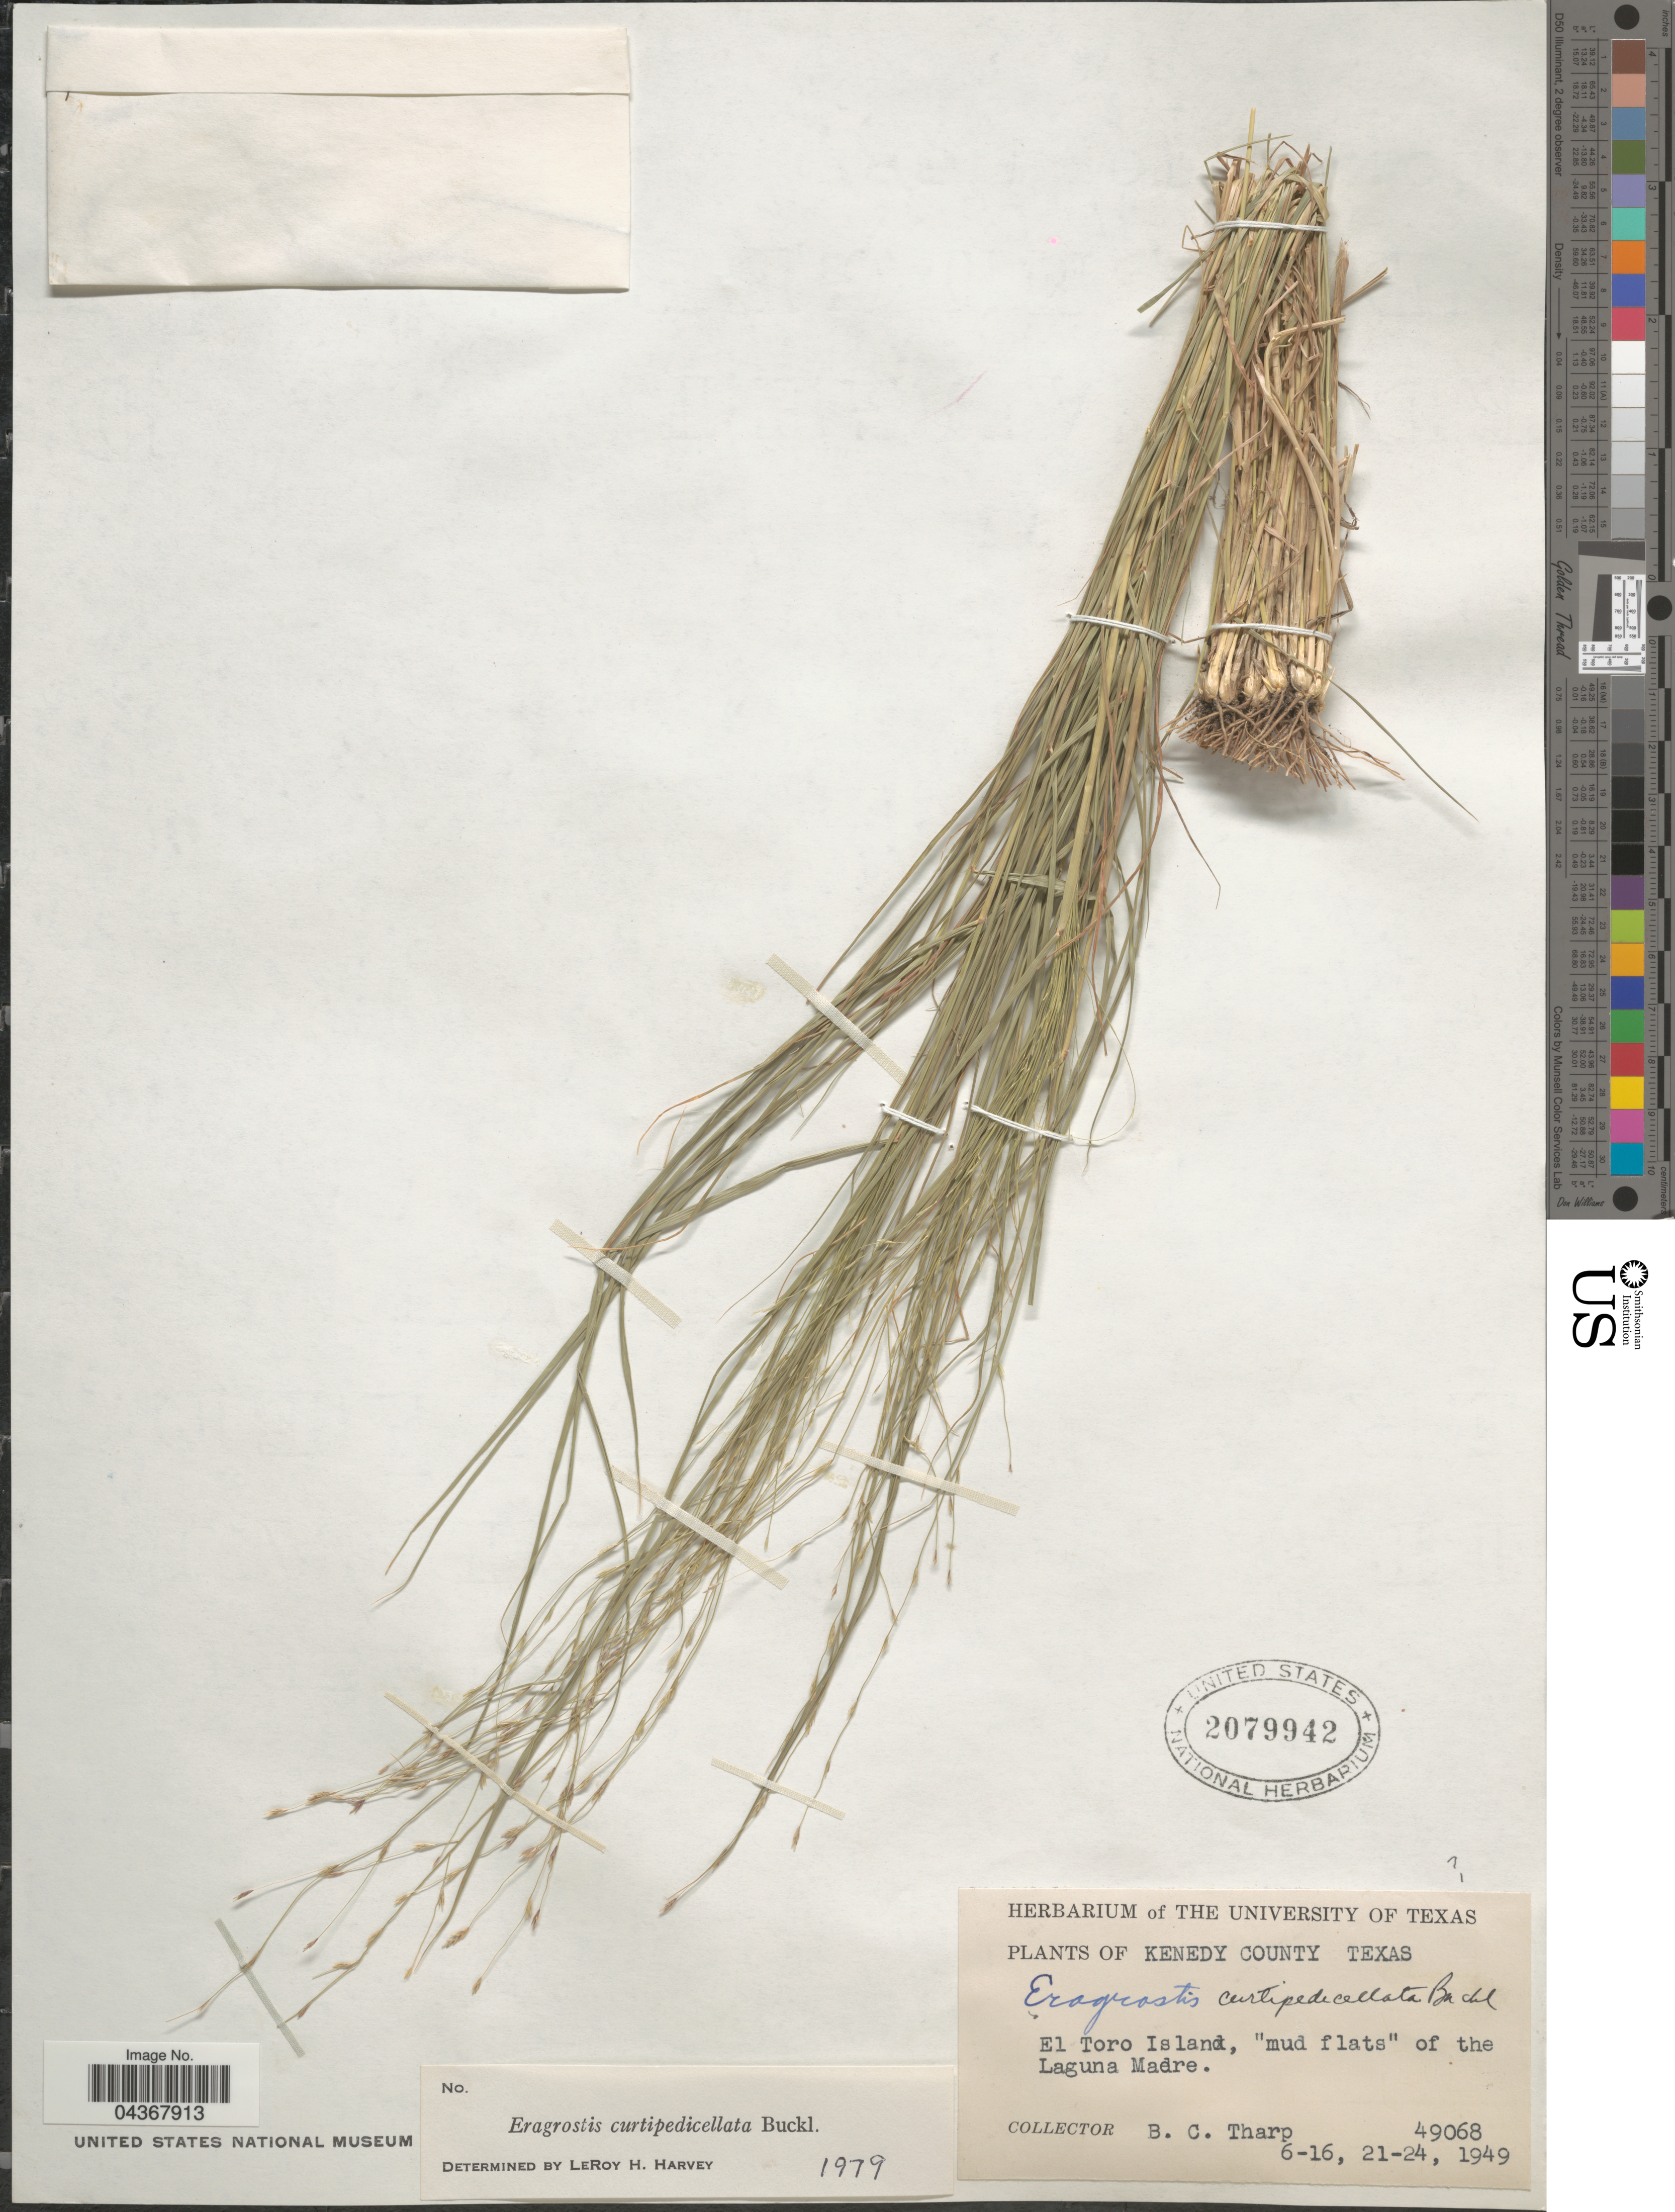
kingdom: Plantae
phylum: Tracheophyta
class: Liliopsida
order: Poales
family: Poaceae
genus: Eragrostis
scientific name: Eragrostis curtipedicellata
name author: Buckley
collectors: B. C. Tharp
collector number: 49068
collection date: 1949-06-16/1949-06-24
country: United States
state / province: Texas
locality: Kenedy County. El Toro Island, "mud flats" of the Laguna Madre.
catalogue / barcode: US 2079942